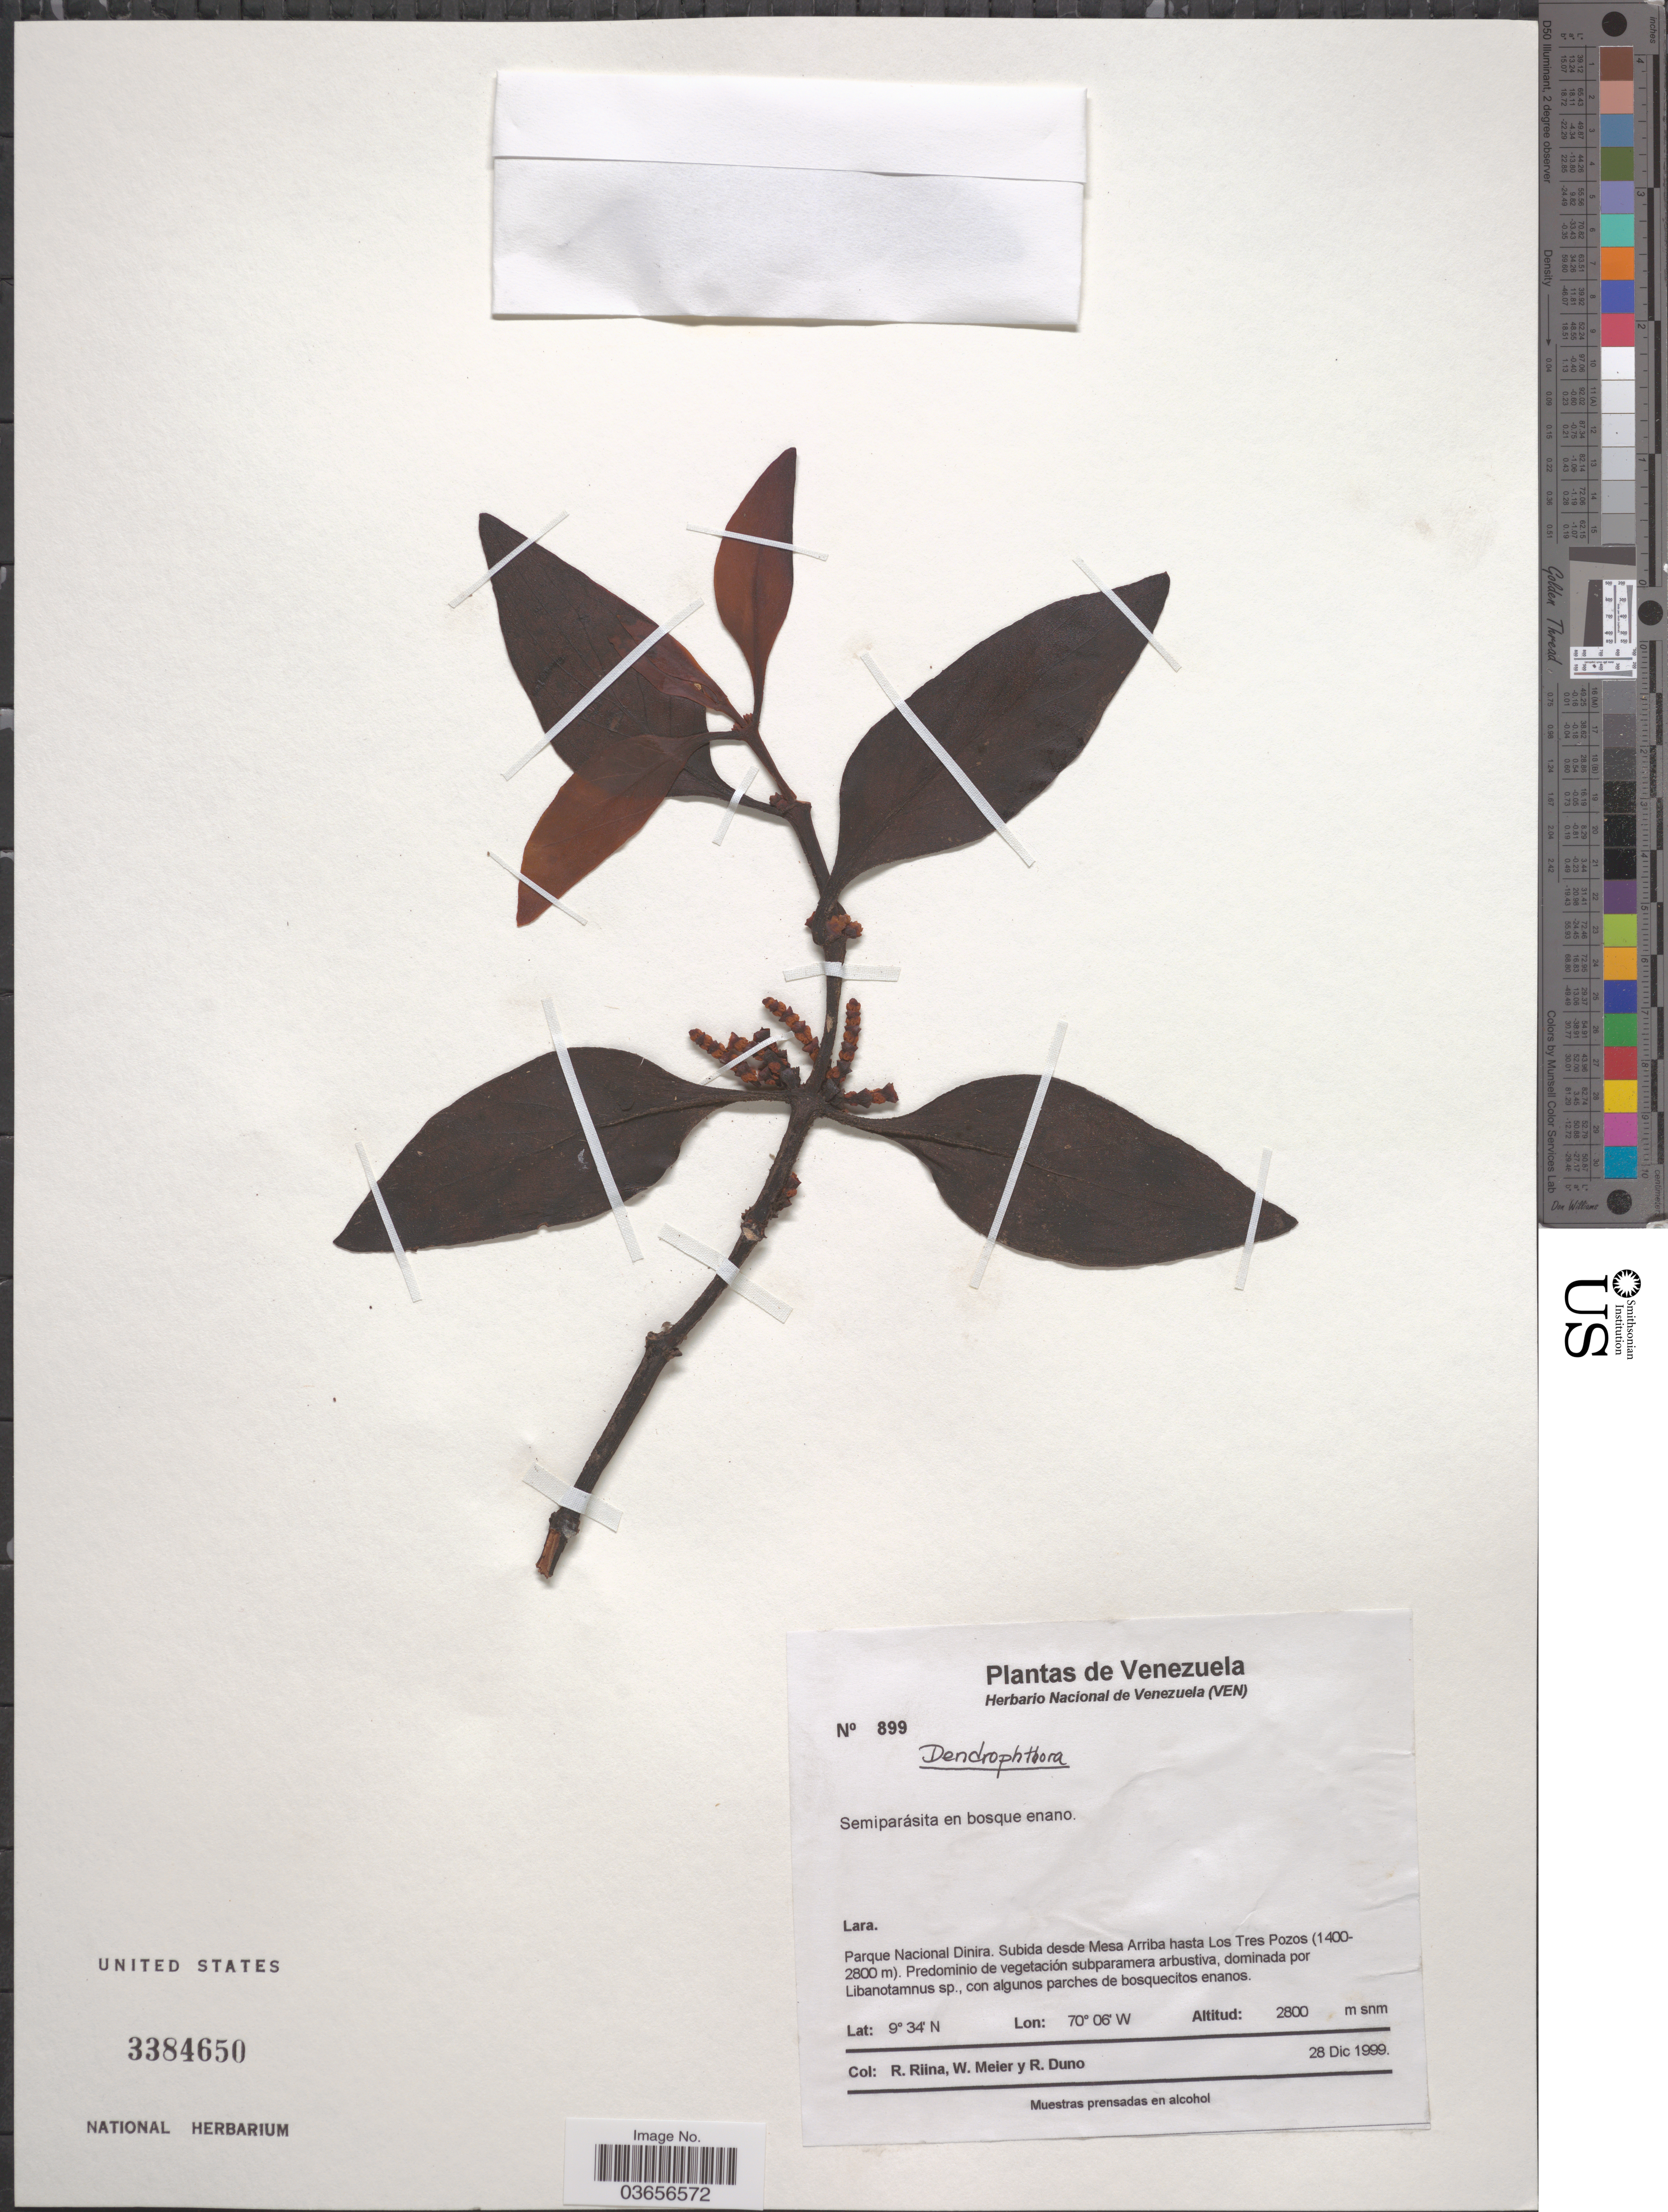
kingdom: Plantae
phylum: Tracheophyta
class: Magnoliopsida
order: Santalales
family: Viscaceae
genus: Dendrophthora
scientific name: Dendrophthora sp.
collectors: R. Riina, W. Meier & R. Duno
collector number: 899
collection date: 1999-12-28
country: Venezuela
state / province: Lara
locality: Parque Nacional Dinira. Subida desde Mesa Arriba hasta Los Tres Pozos.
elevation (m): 2800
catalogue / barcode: US 3384650